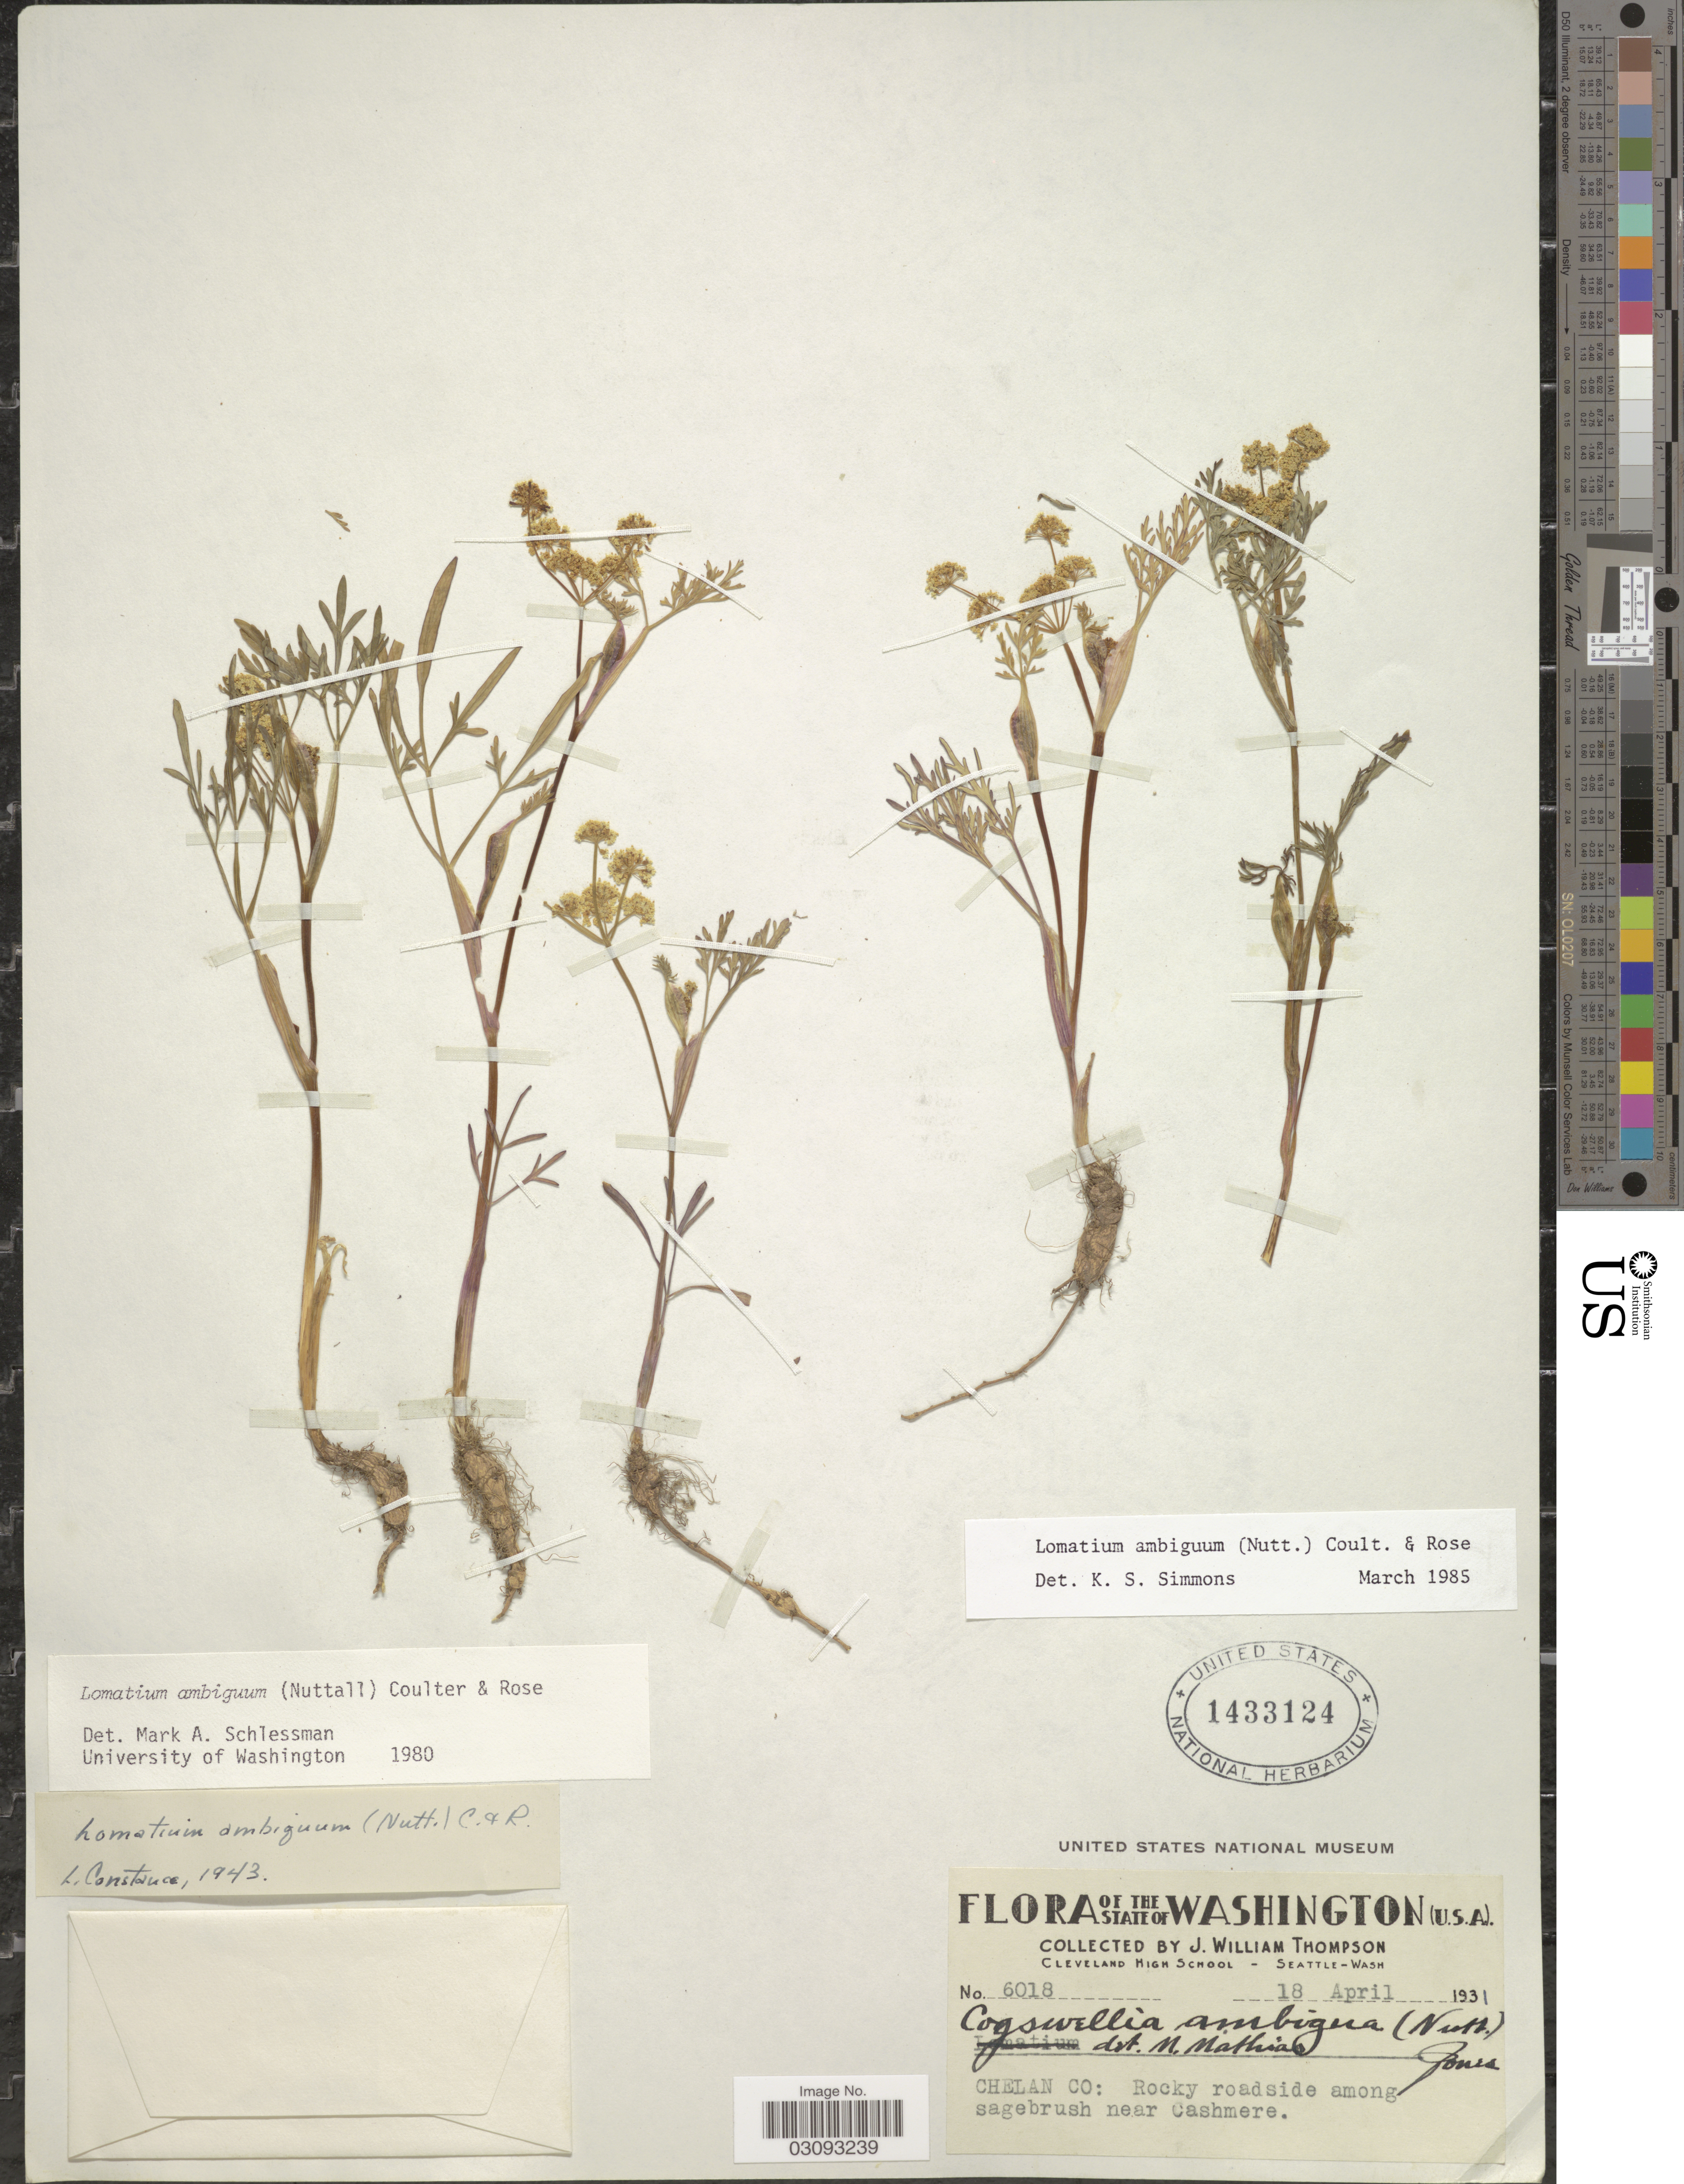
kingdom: Plantae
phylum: Tracheophyta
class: Magnoliopsida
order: Apiales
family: Apiaceae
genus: Lomatium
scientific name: Lomatium ambiguum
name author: (Nutt.) Coult. & Rose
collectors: J. W. Thompson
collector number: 6018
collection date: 1931-04-18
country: United States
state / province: Washington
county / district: Chelan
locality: Chelan Co: Near Cashmere.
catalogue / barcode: US 1433124